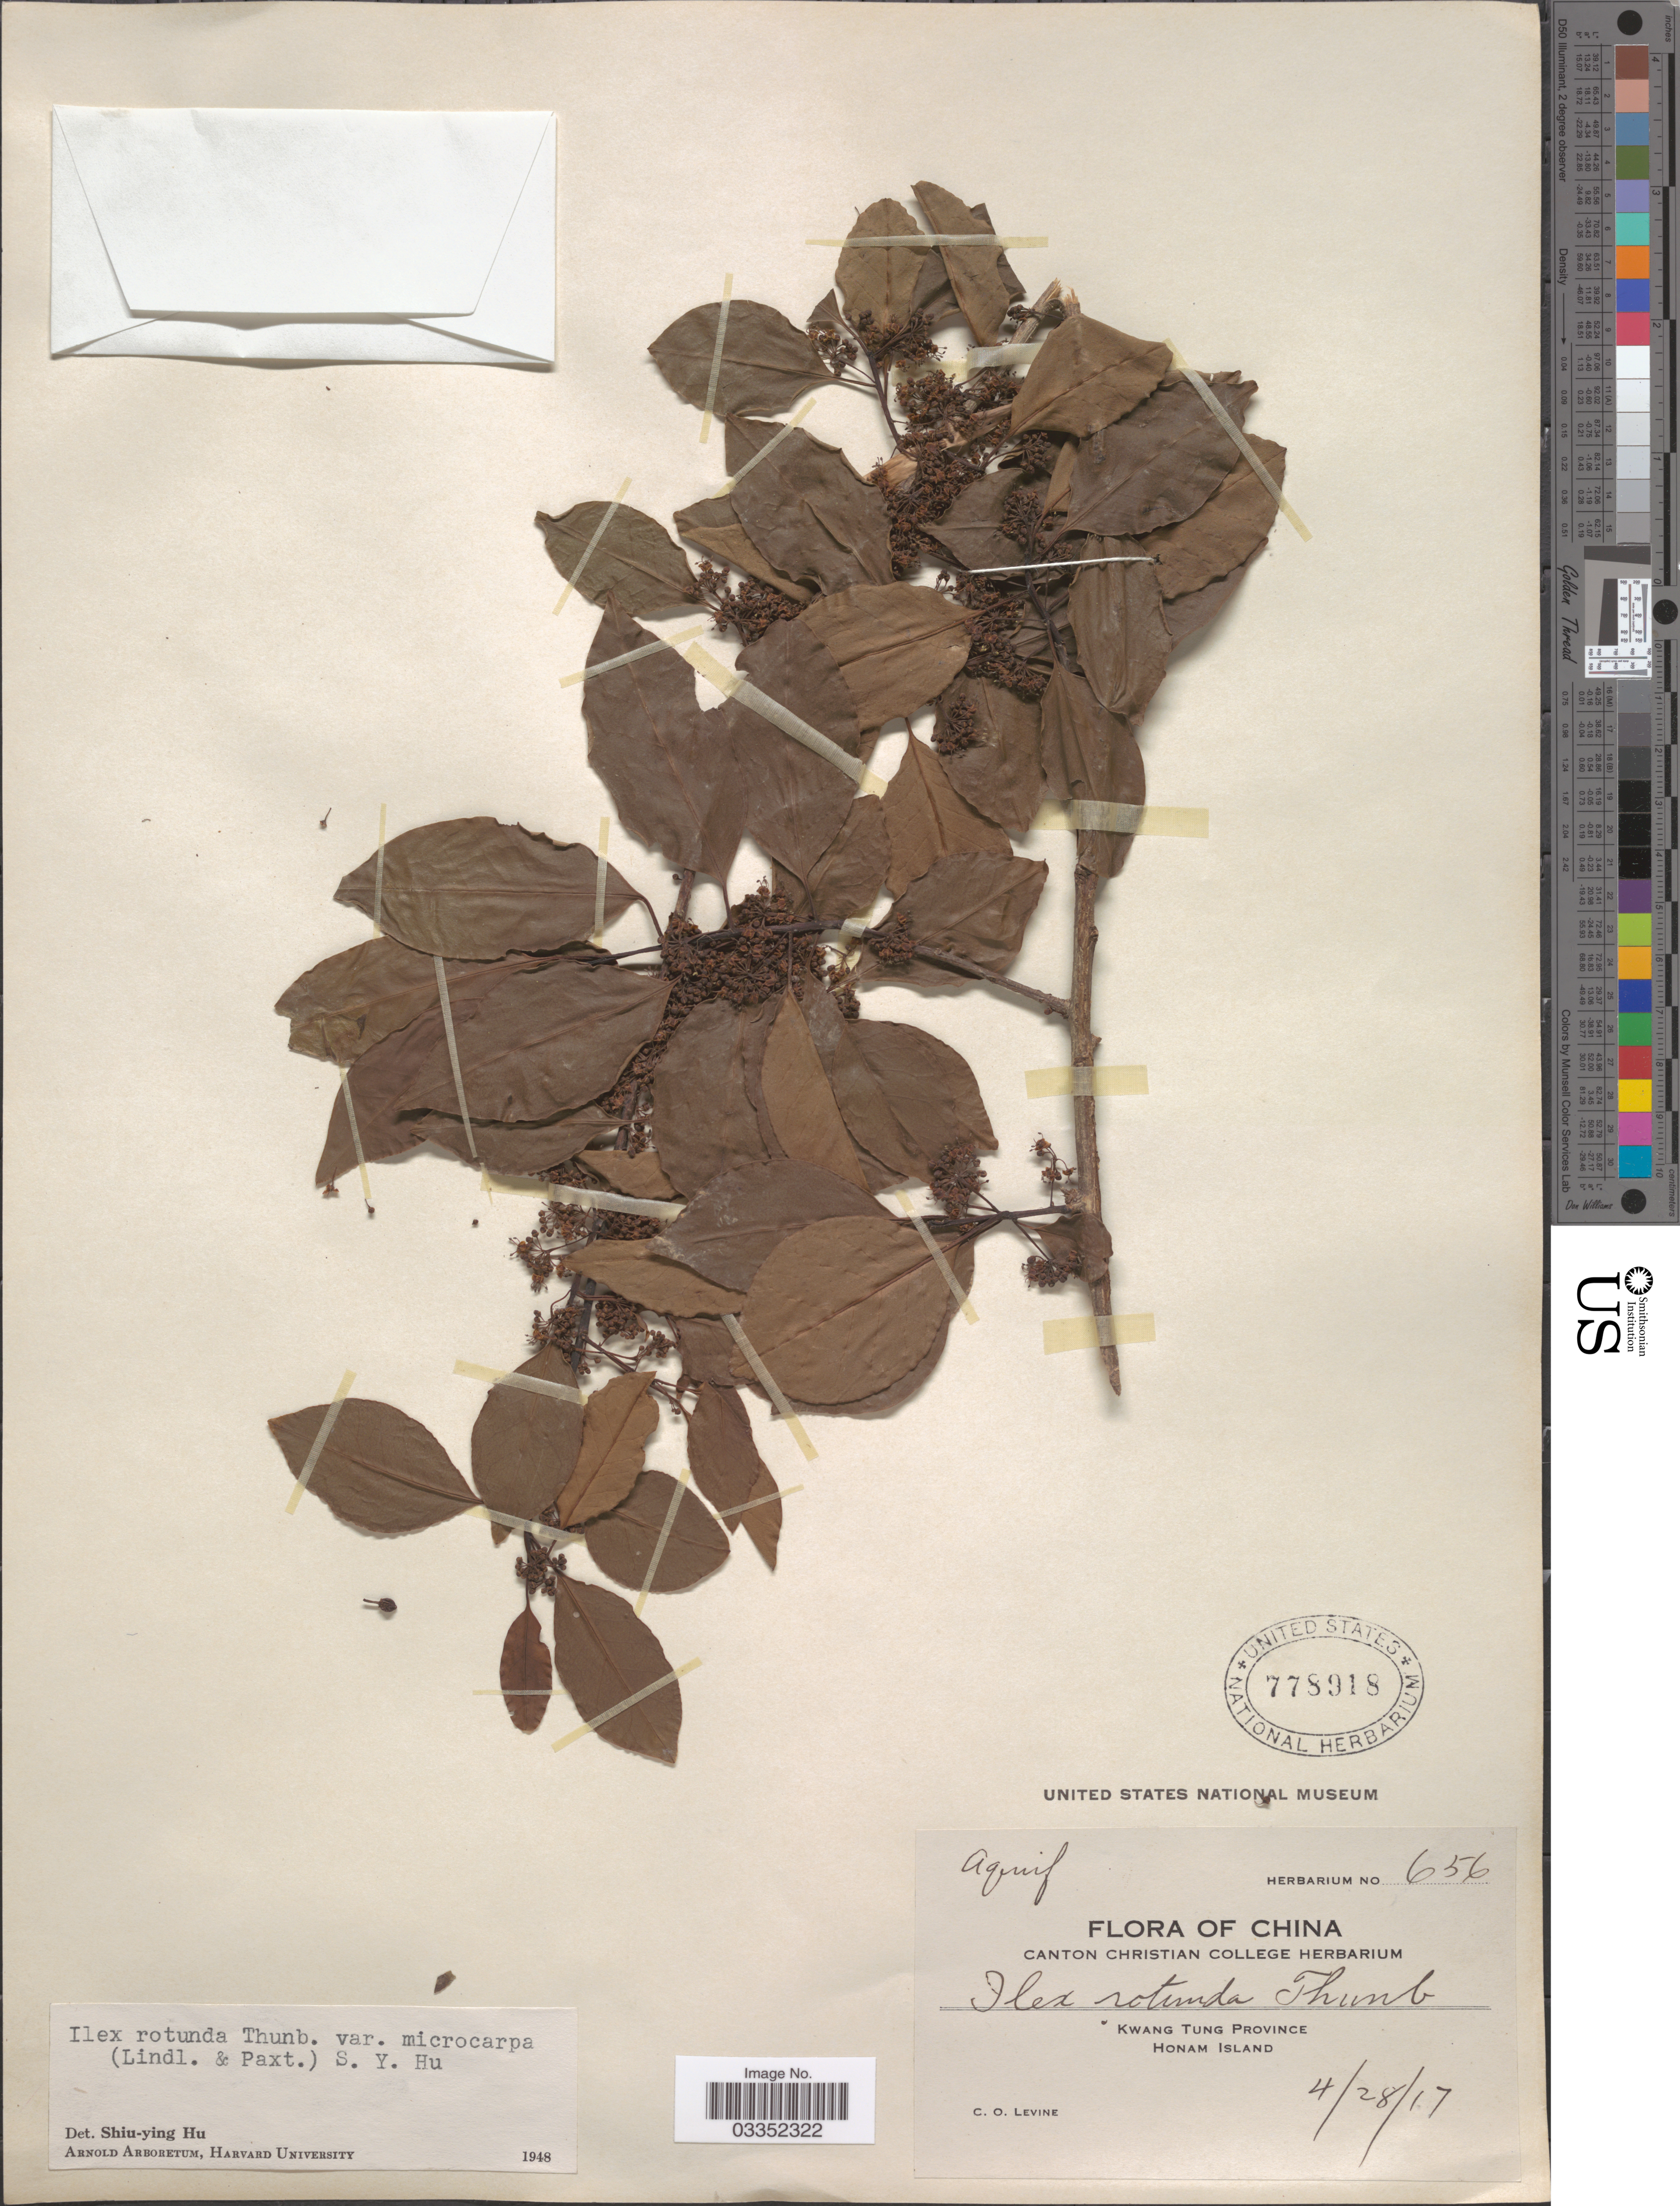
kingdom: Plantae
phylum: Tracheophyta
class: Magnoliopsida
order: Aquifoliales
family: Aquifoliaceae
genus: Ilex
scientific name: Ilex rotunda var. microcarpa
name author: (Lindl. ex Paxton) S.Y. Hu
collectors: C. O. Levine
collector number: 656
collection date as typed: Transcribed d/m/y: 28/4/17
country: China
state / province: Guangdong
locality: Kwang Tung Province, Honam Island.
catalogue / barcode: US 778918